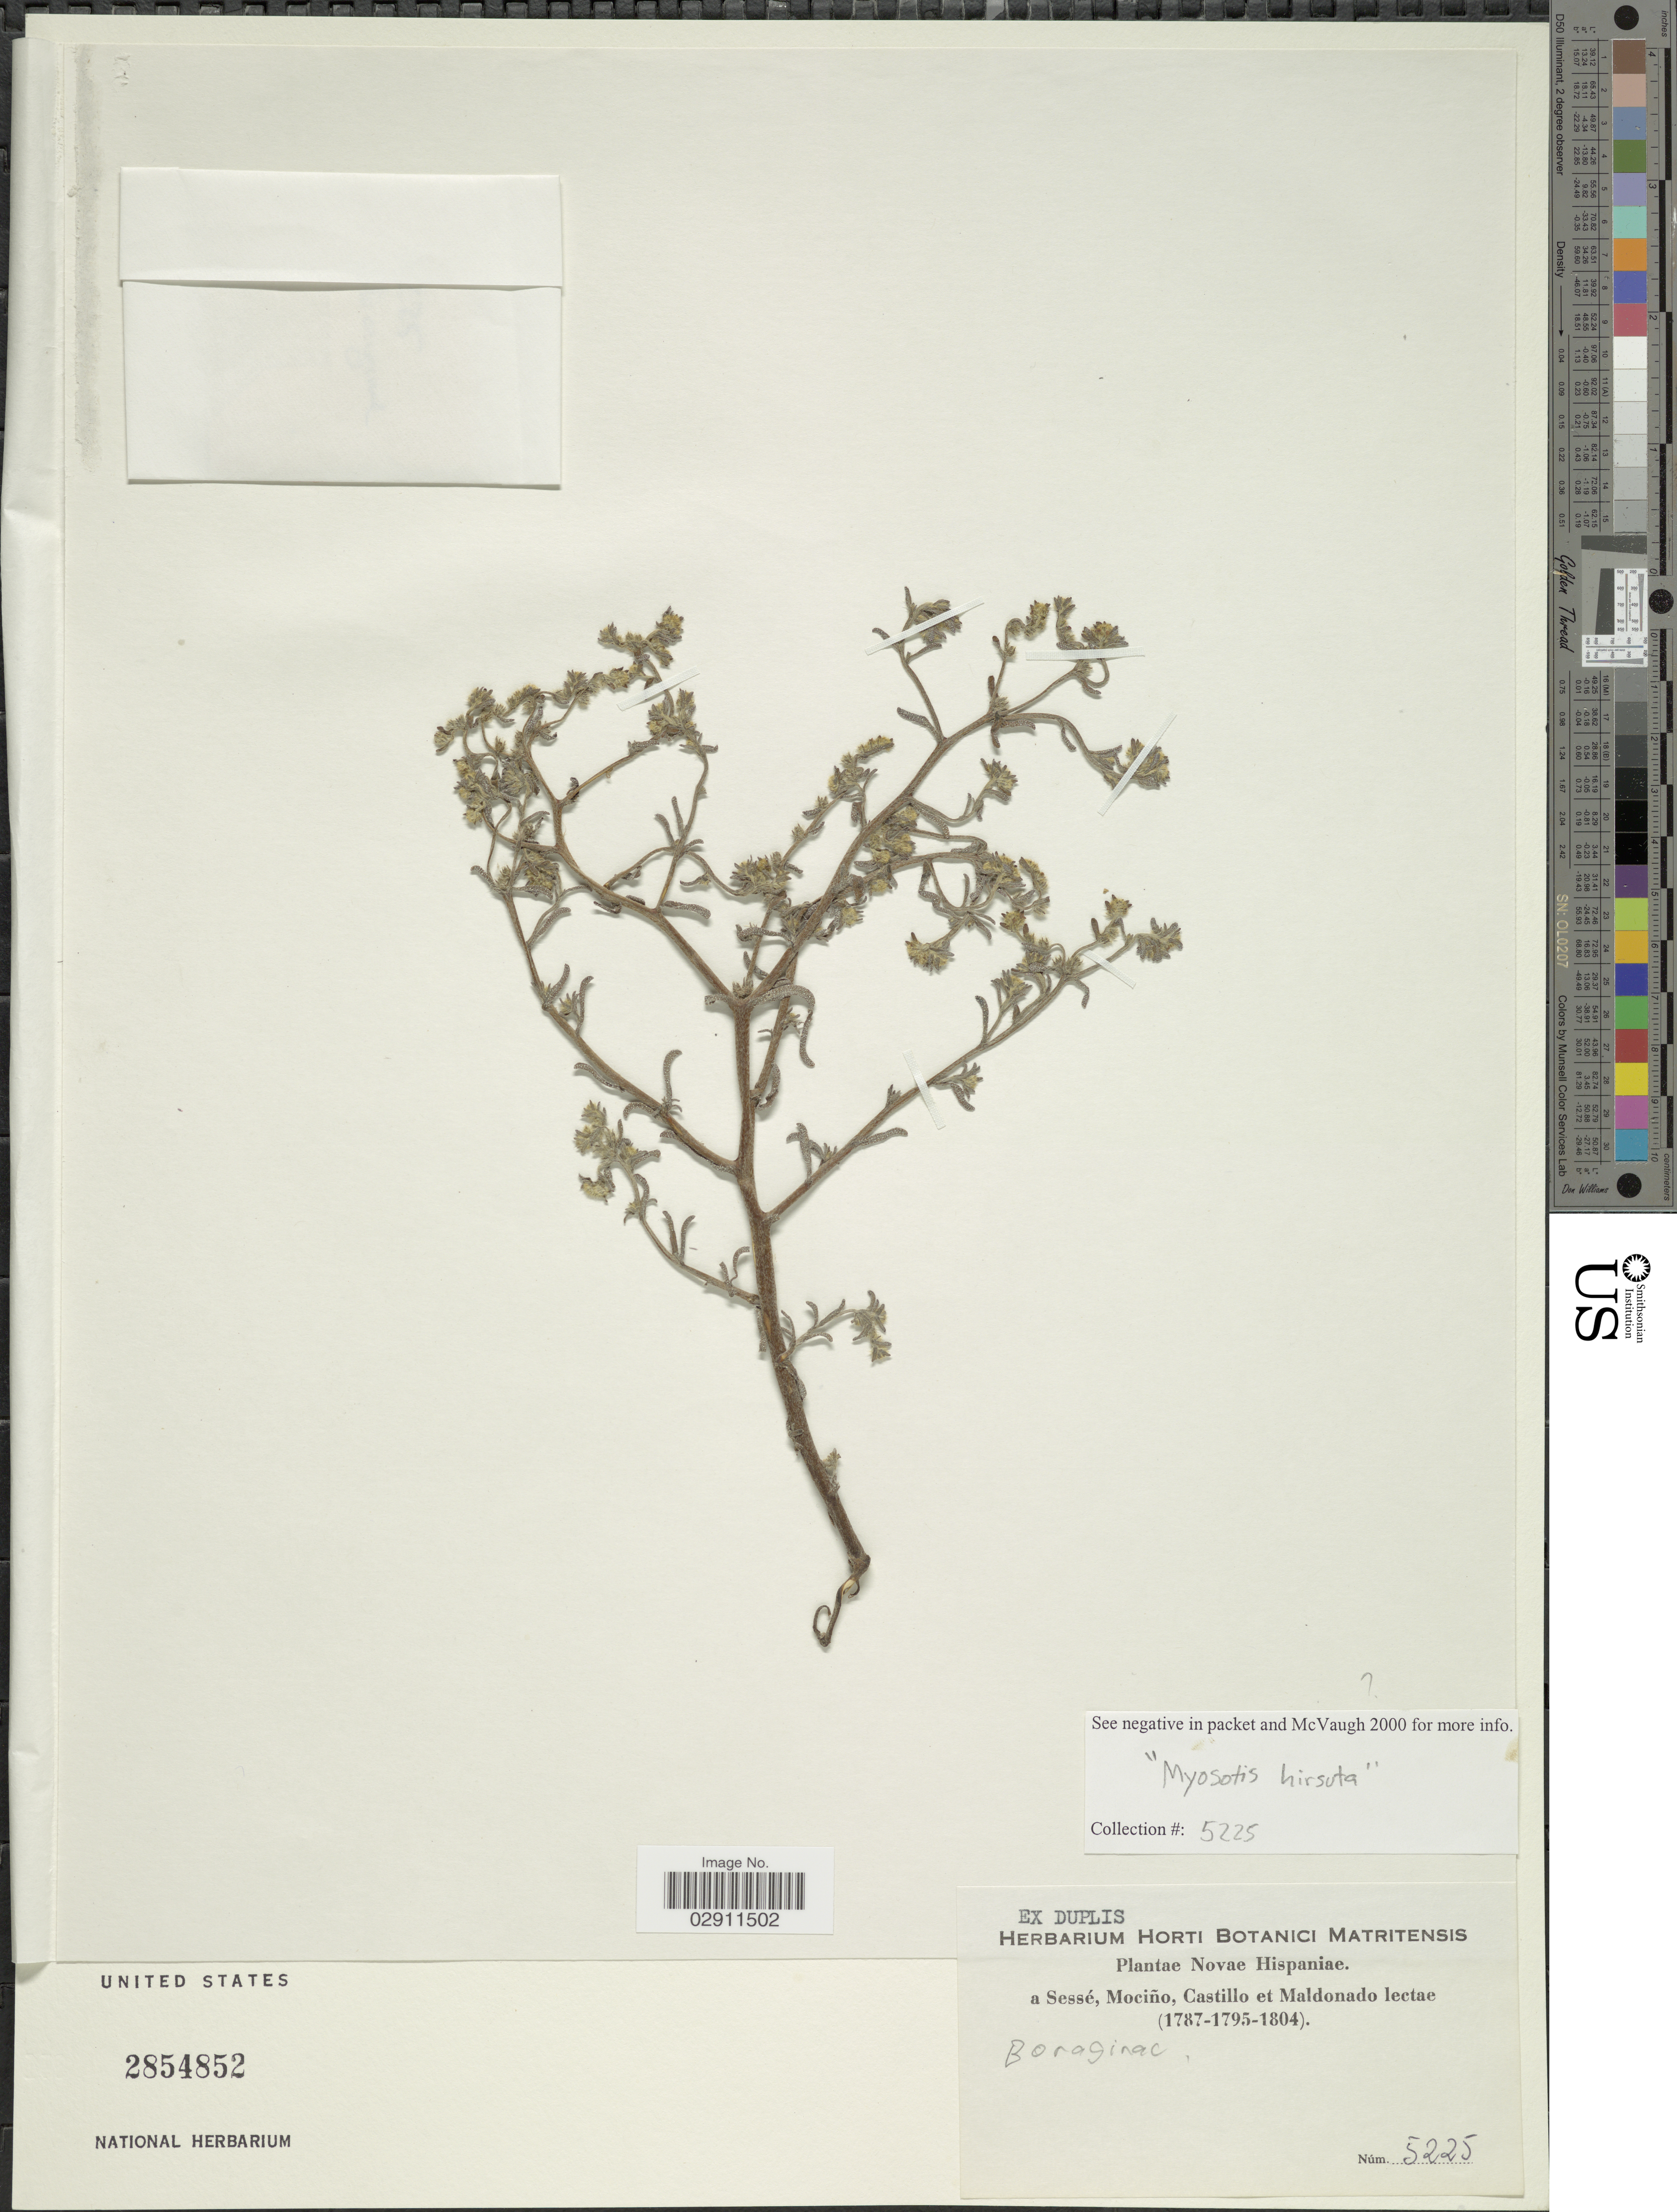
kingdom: Plantae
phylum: Tracheophyta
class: Magnoliopsida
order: Boraginales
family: Boraginaceae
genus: Myosotis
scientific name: Myosotis sp.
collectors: Sessé, --, Mociño, Castillo, -- & Maldonado, --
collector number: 5225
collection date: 1787/1804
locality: Novae Hispaniae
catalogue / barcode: US 2854852